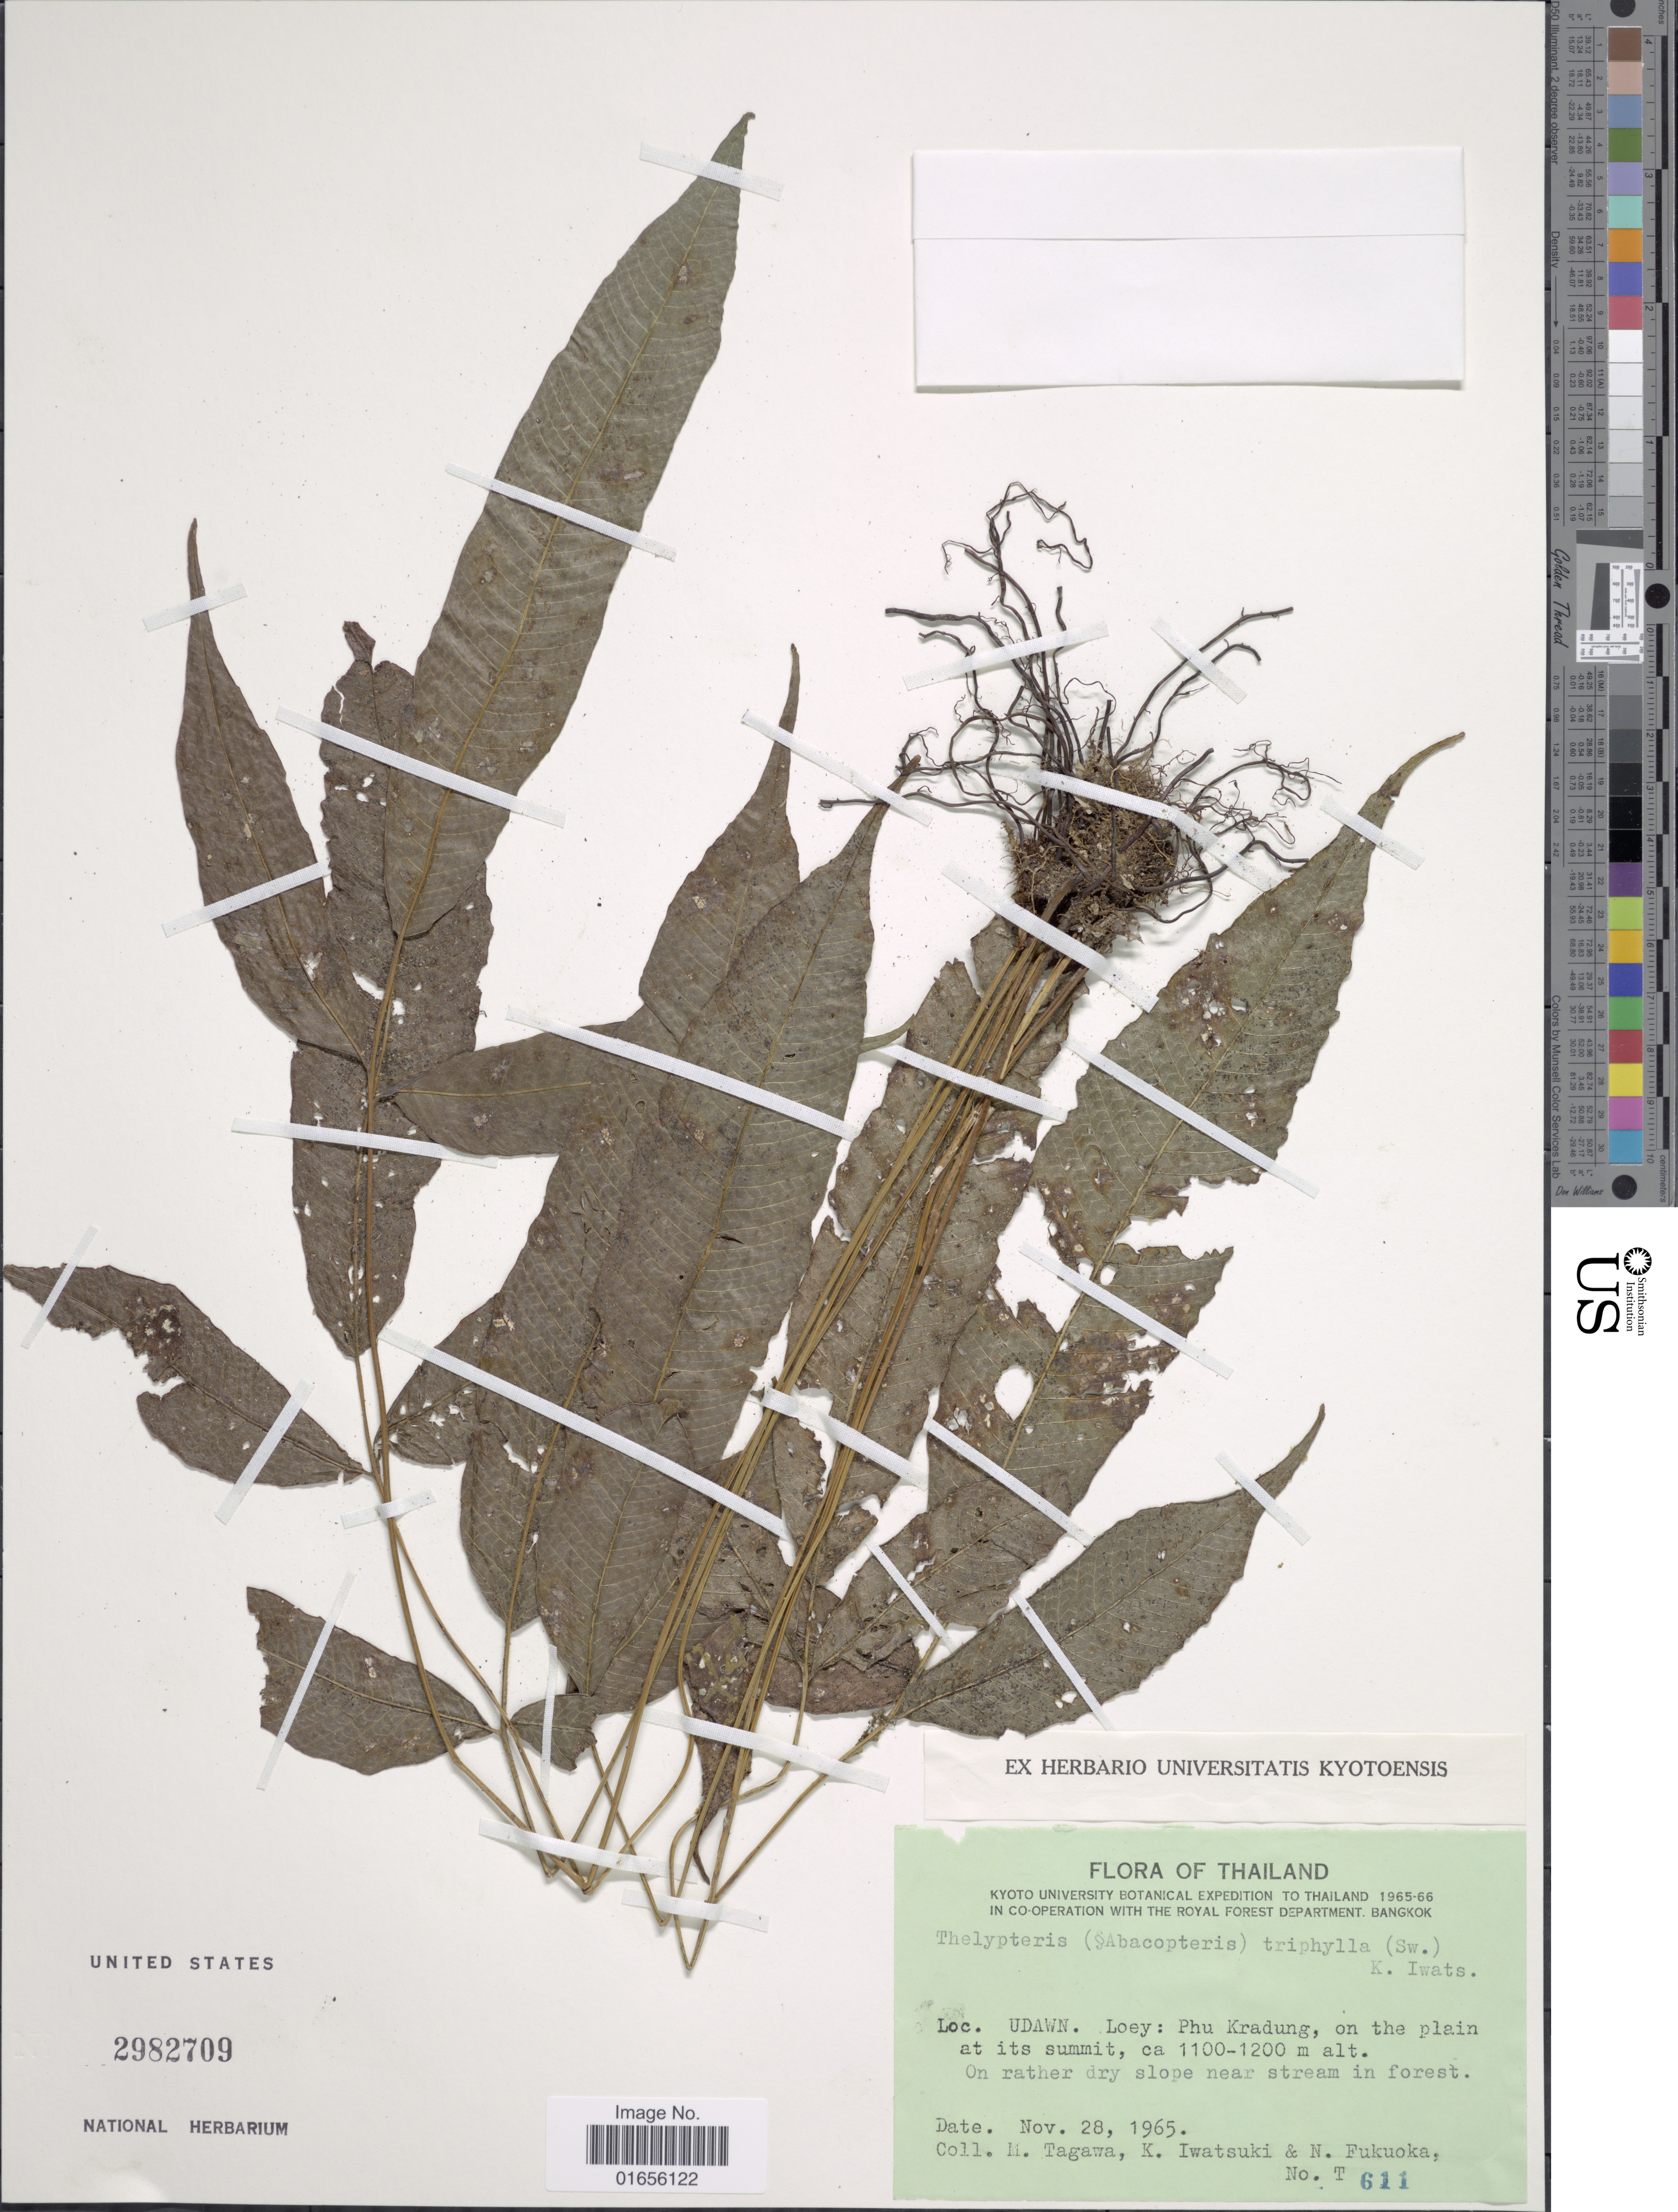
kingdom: Plantae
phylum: Tracheophyta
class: Polypodiopsida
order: Polypodiales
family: Thelypteridaceae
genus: Pronephrium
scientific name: Pronephrium triphyllum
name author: (Sw.) Holttum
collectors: M. Tagawa, K. Iwatsuki & N. Fukuoka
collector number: T611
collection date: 1965-11-28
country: Thailand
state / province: Loei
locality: Udawn: Phu Kradung, on the plain at its summit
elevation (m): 1100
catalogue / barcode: US 2982709